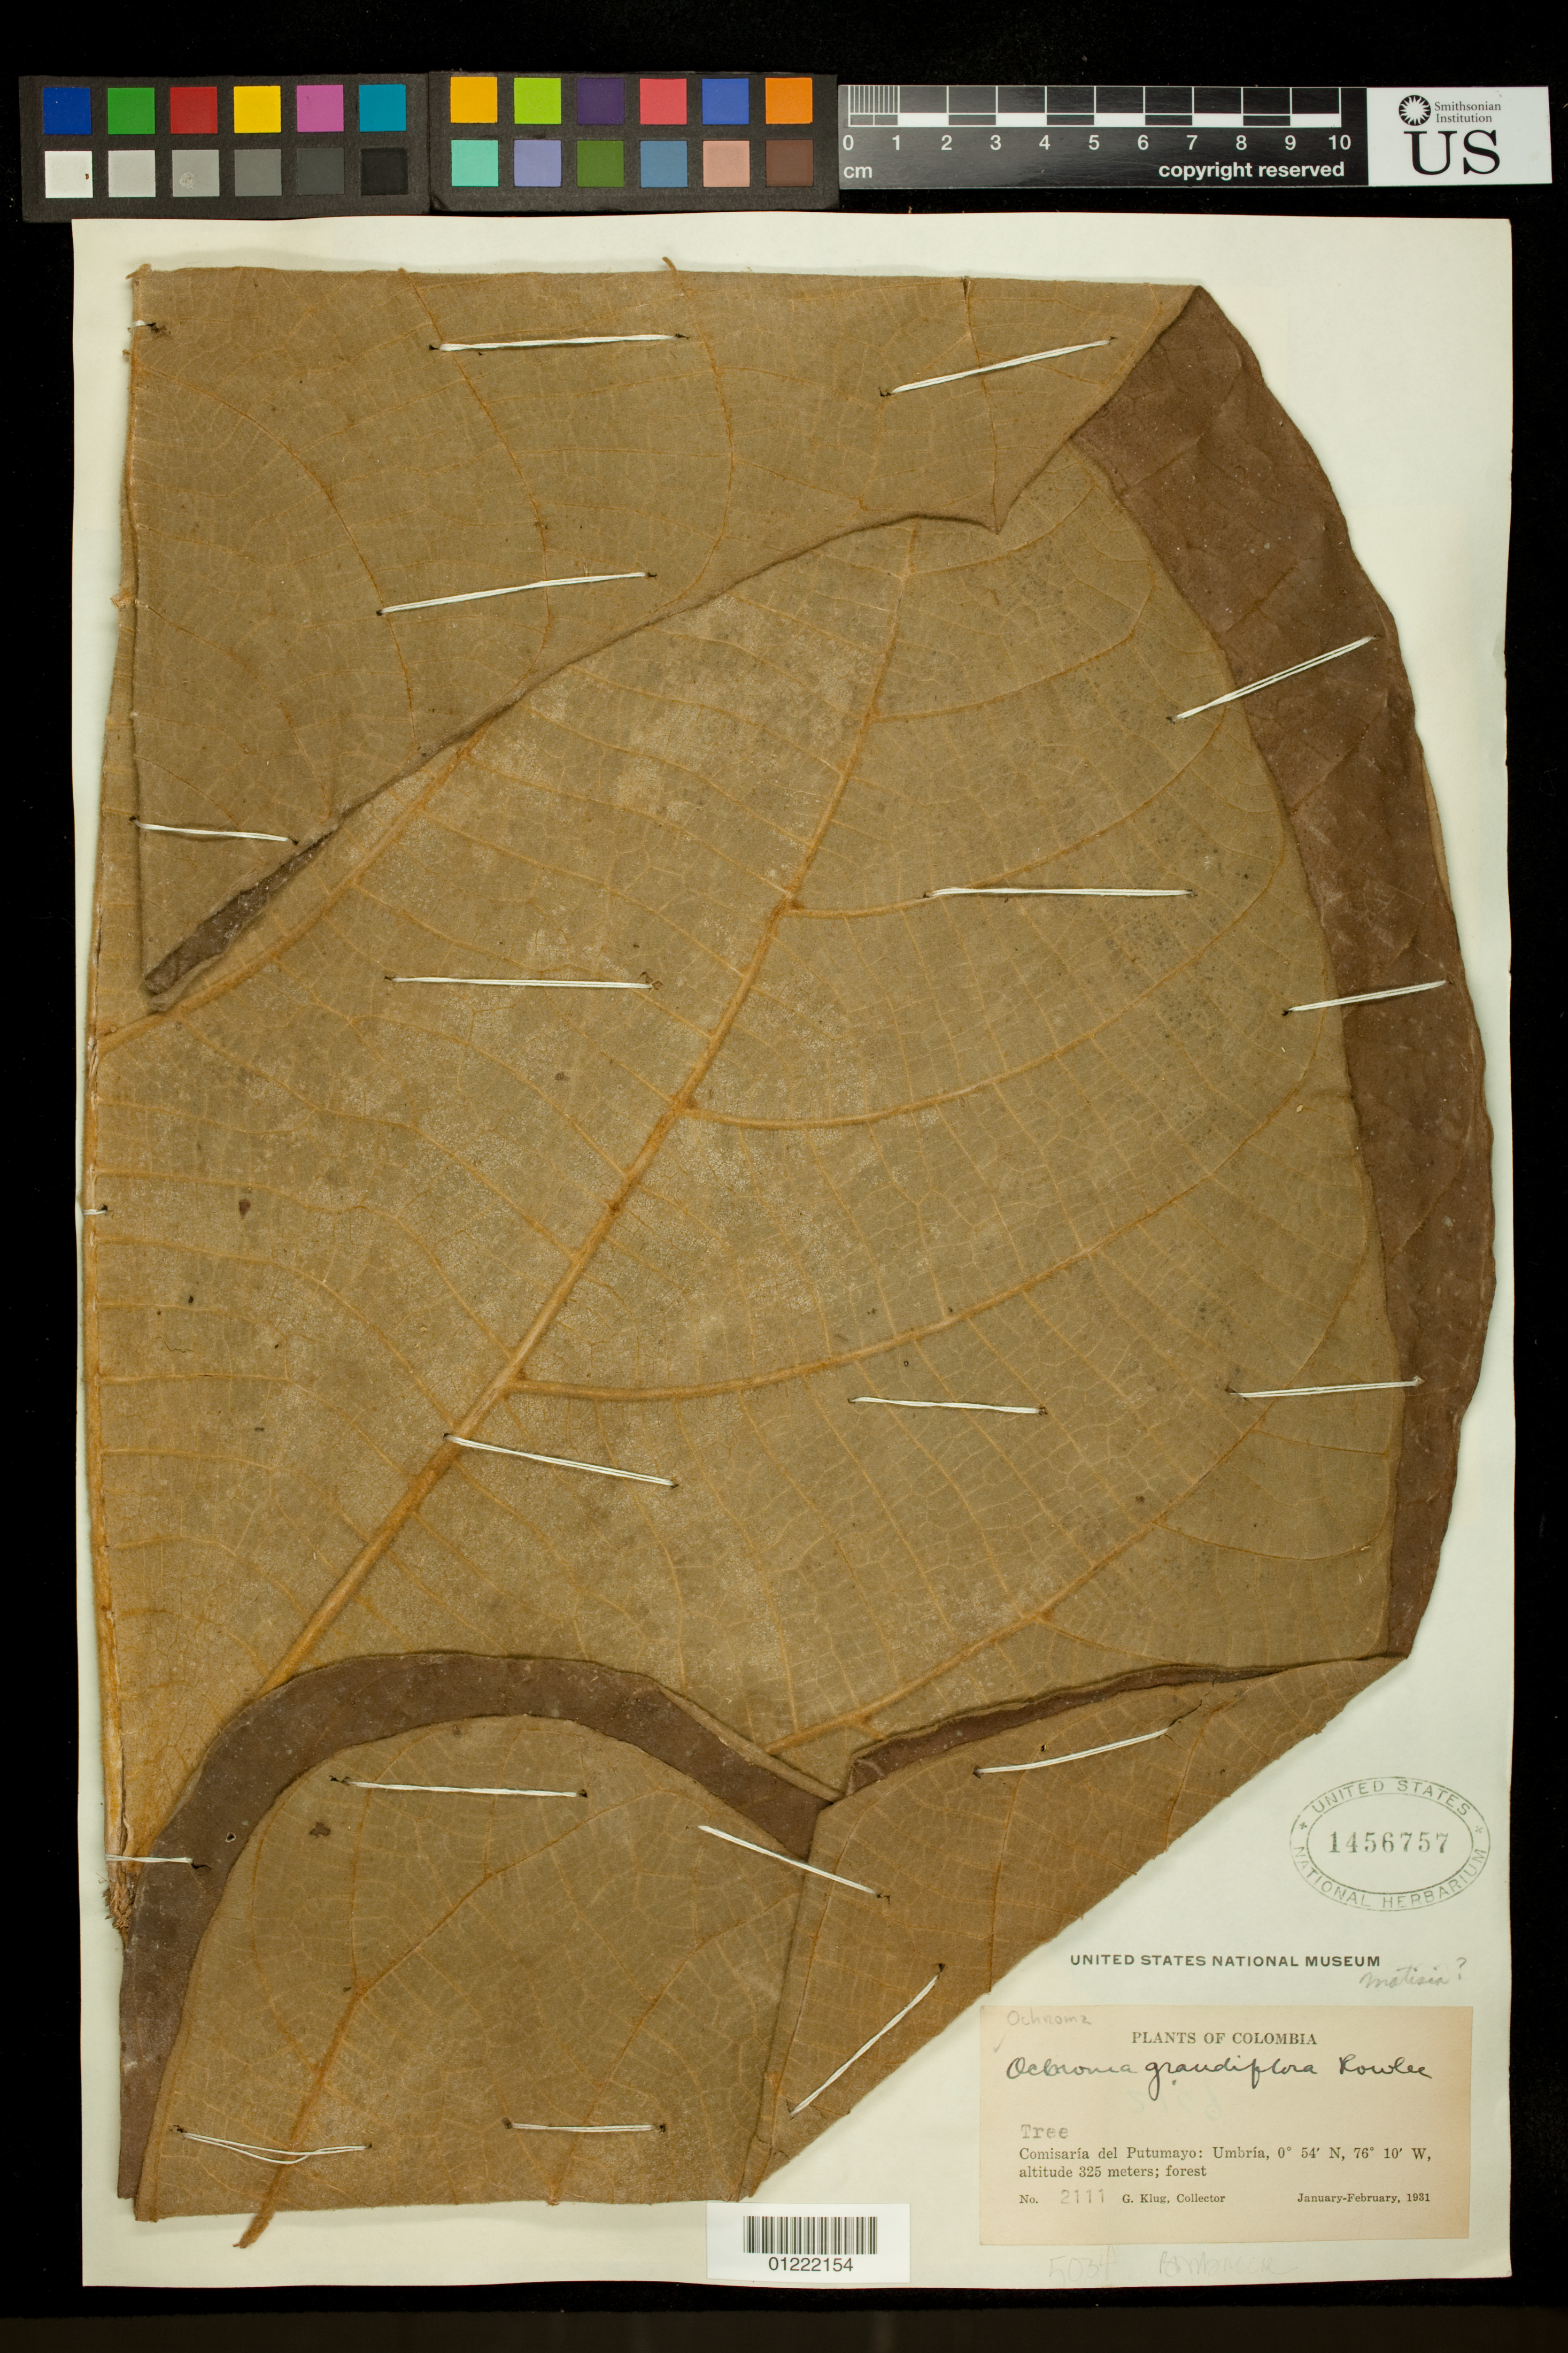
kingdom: Plantae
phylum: Tracheophyta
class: Magnoliopsida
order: Malvales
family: Malvaceae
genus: Ochroma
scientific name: Ochroma pyramidale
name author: (Cav. ex Lam.) Urb.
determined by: Dorr, L. J., (BOT), Smithsonian Institution - National Museum of Natural History (UNITED STATES)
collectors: G. Klug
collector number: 2111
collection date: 1931-01/1931-02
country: Colombia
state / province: Putumayo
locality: Comisaria del Putumayo : Umbria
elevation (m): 325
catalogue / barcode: US 1456757